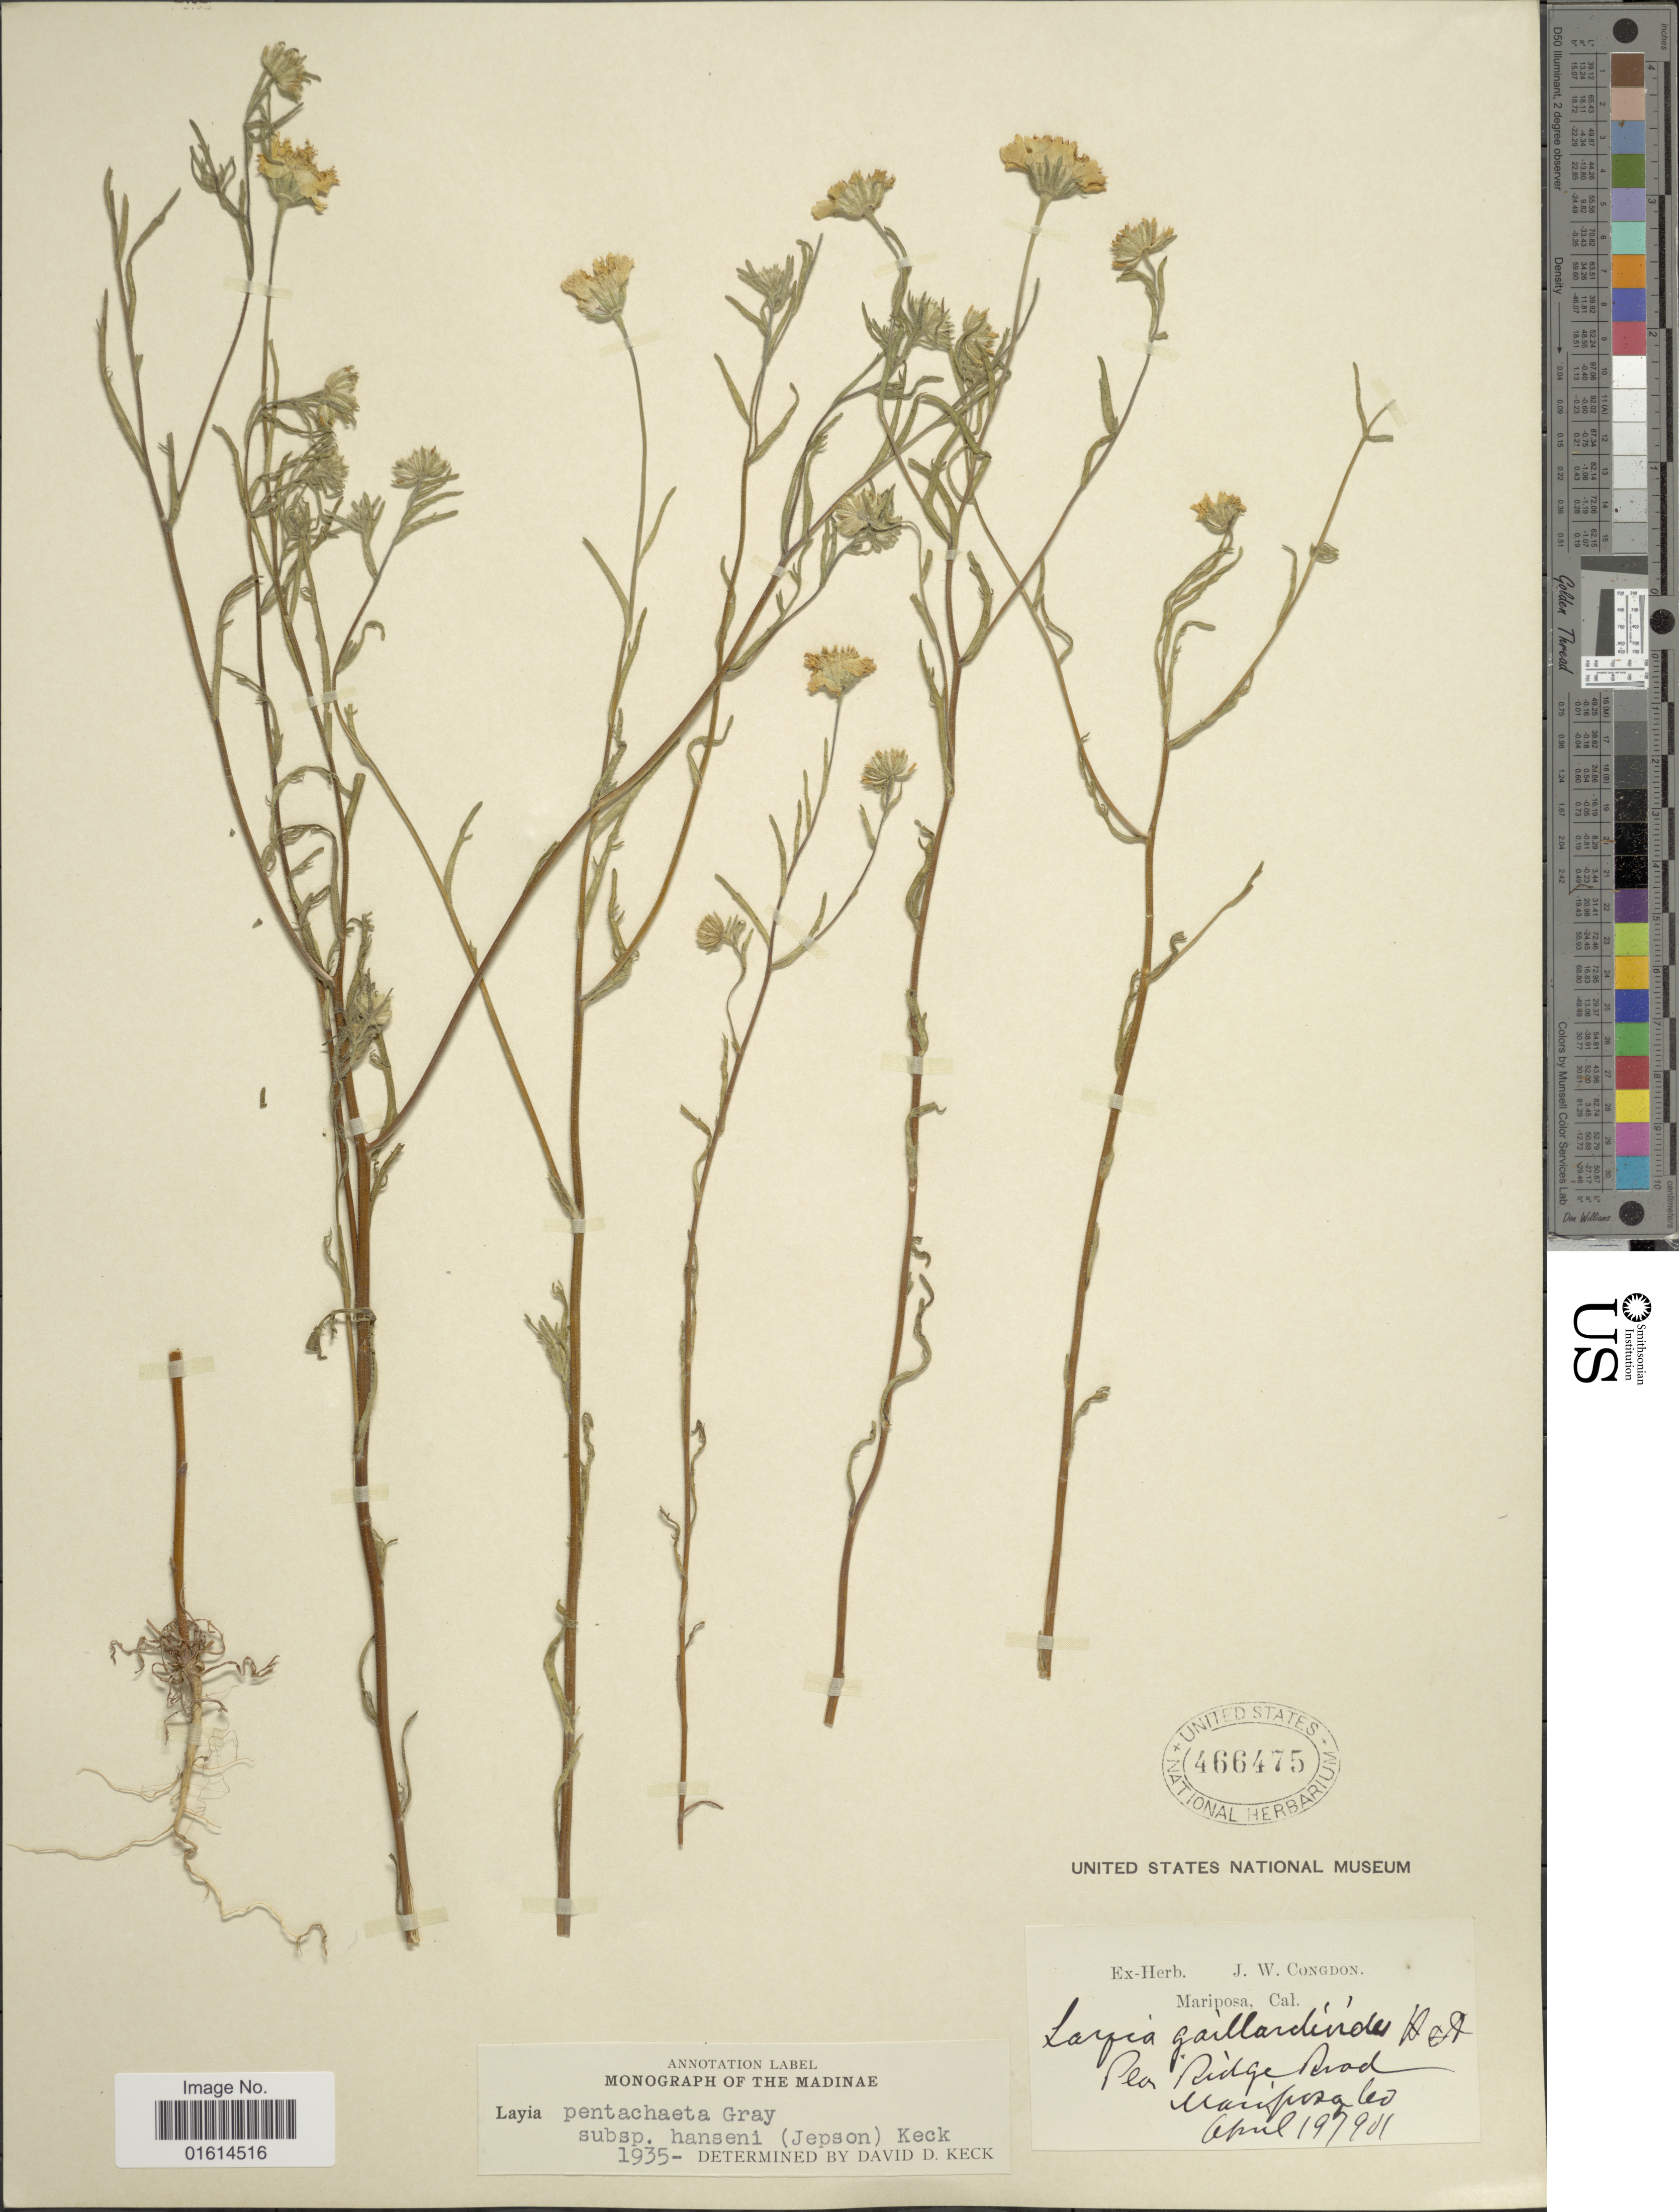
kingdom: Plantae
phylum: Tracheophyta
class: Magnoliopsida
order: Asterales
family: Asteraceae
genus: Layia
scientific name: Layia pentachaeta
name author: A. Gray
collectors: J. W. Congdon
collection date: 1901-04-19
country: United States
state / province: California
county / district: Mariposa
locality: Mariposa, Cal., Pea Ridge Road, Mariposa Co.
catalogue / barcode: US 466475